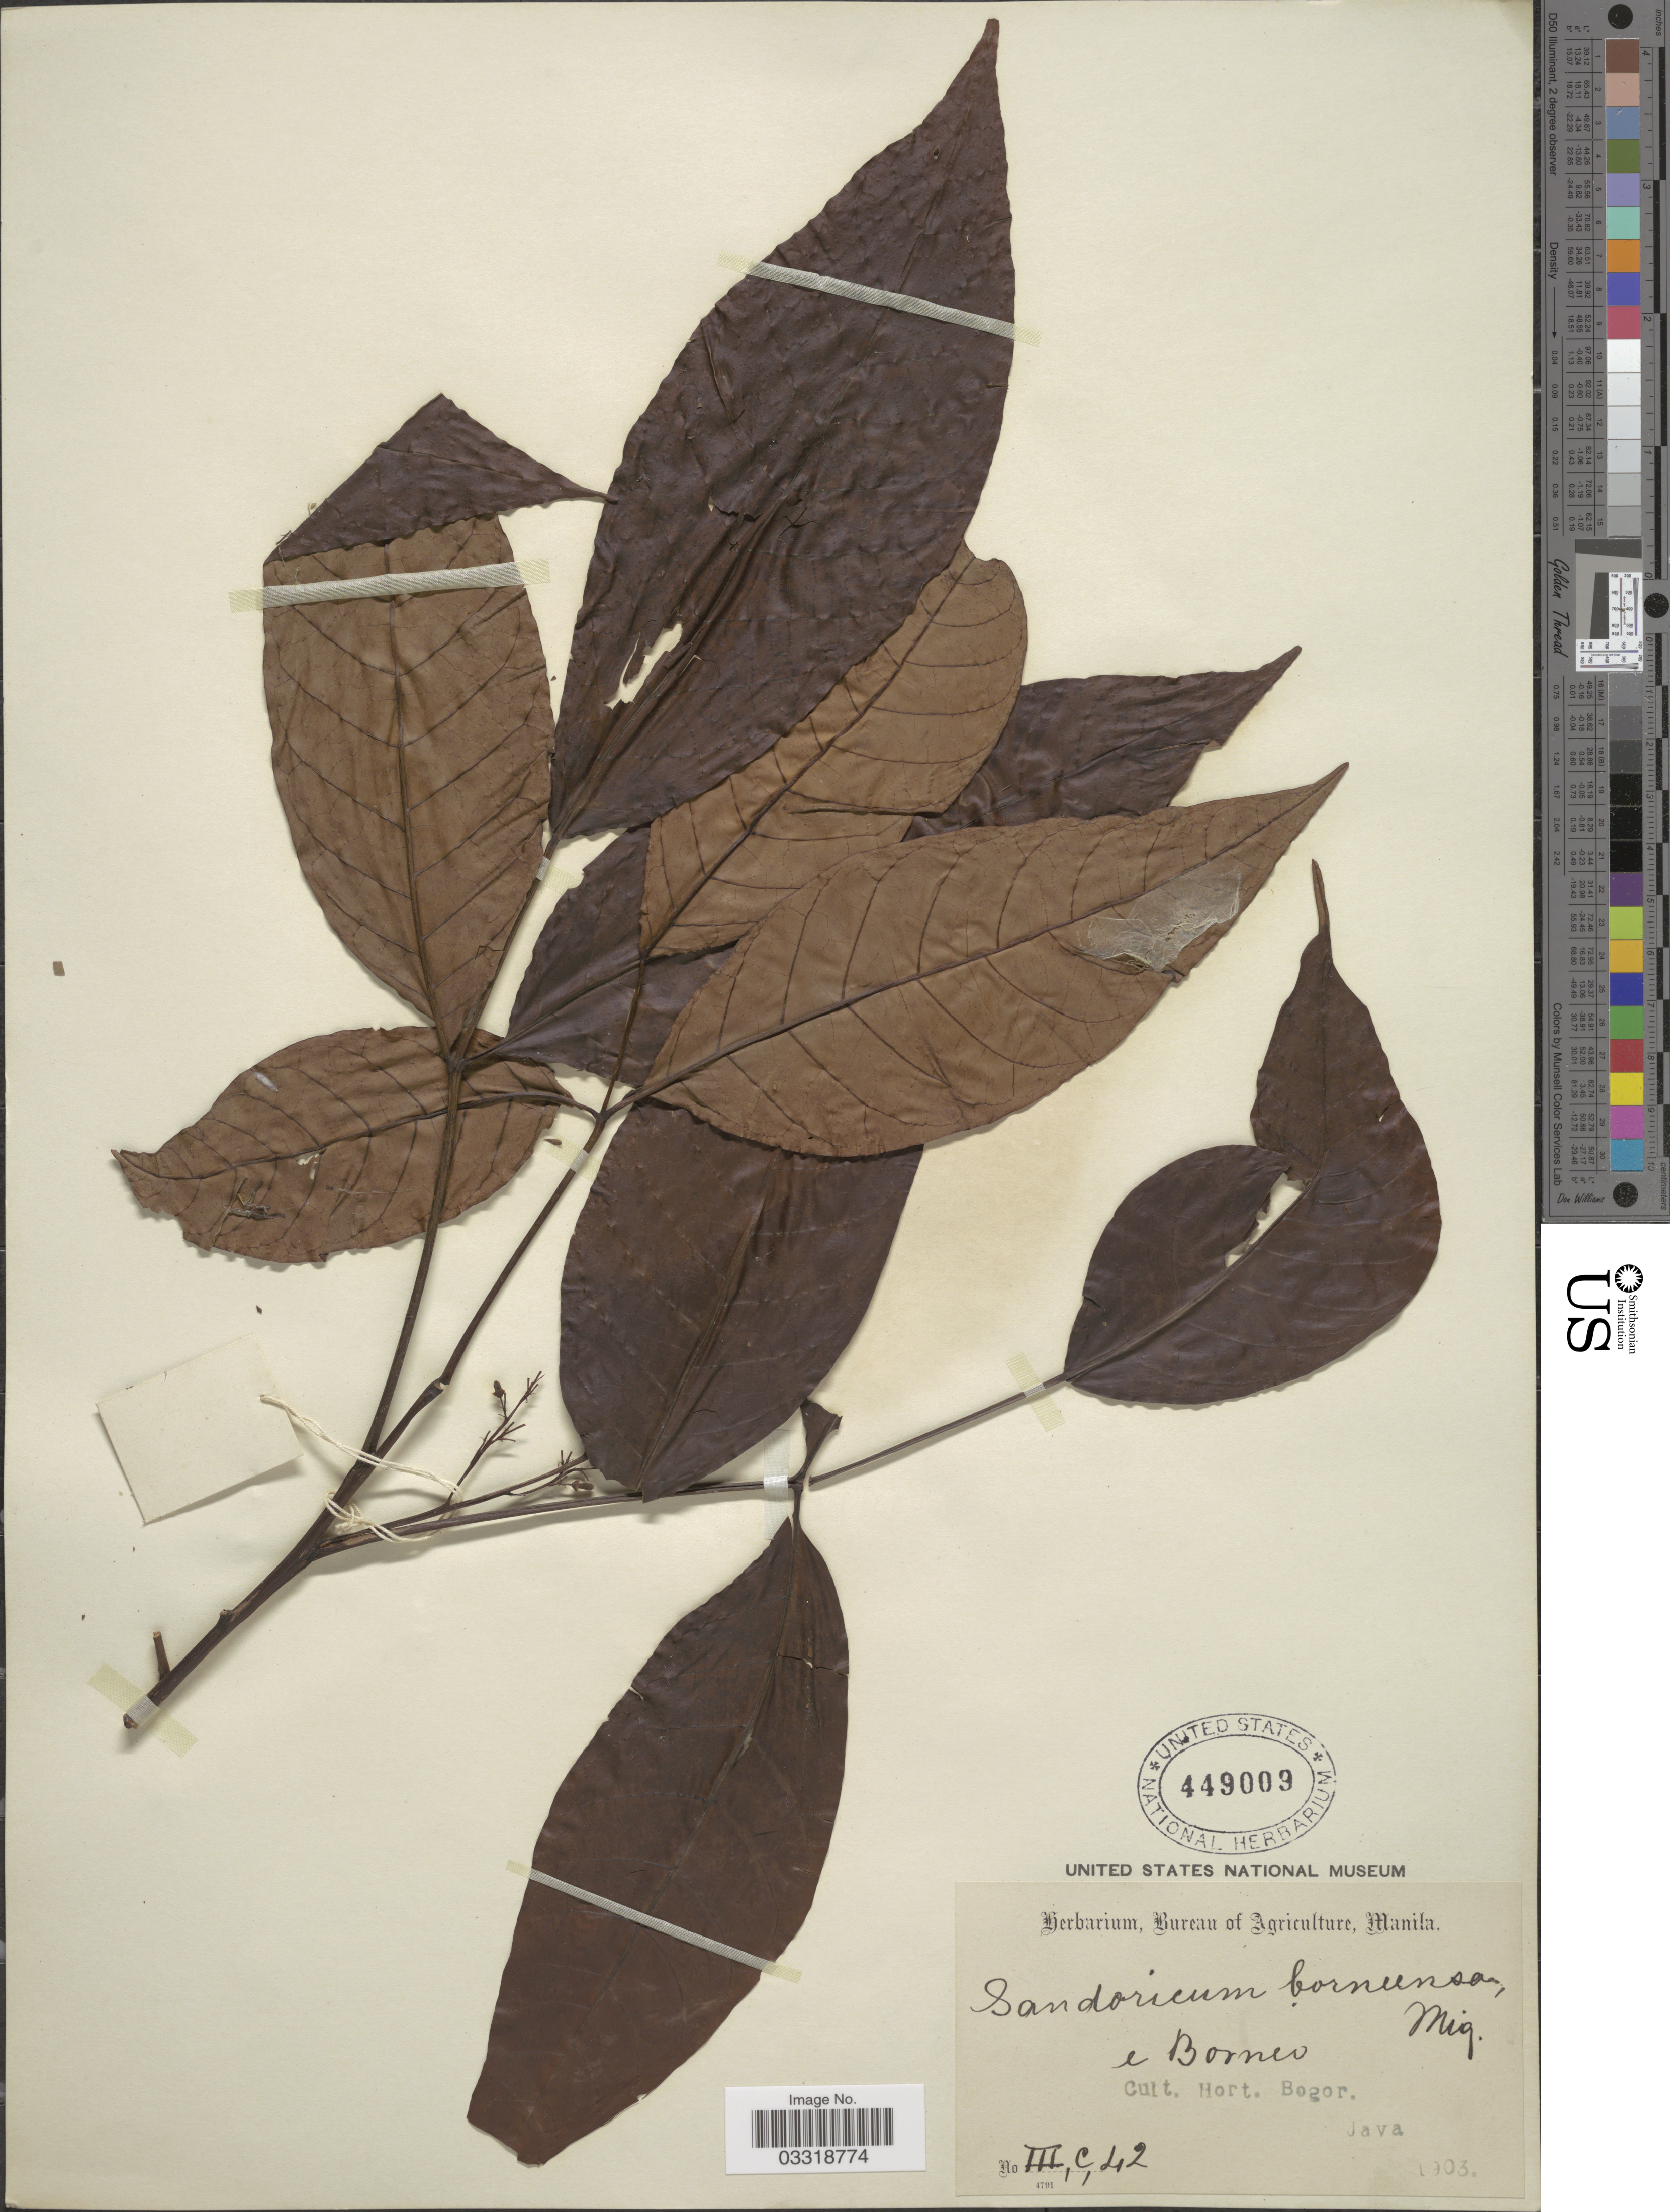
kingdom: Plantae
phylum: Tracheophyta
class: Magnoliopsida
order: Sapindales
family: Meliaceae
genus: Sandoricum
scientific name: Sandoricum koetjape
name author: (Burm. f.) Merr.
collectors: ex Herb. Bur. Agric. Manila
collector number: III,C,42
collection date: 1903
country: Indonesia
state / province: Java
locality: Cult. Hort. Bogor. Borneo.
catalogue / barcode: US 449009